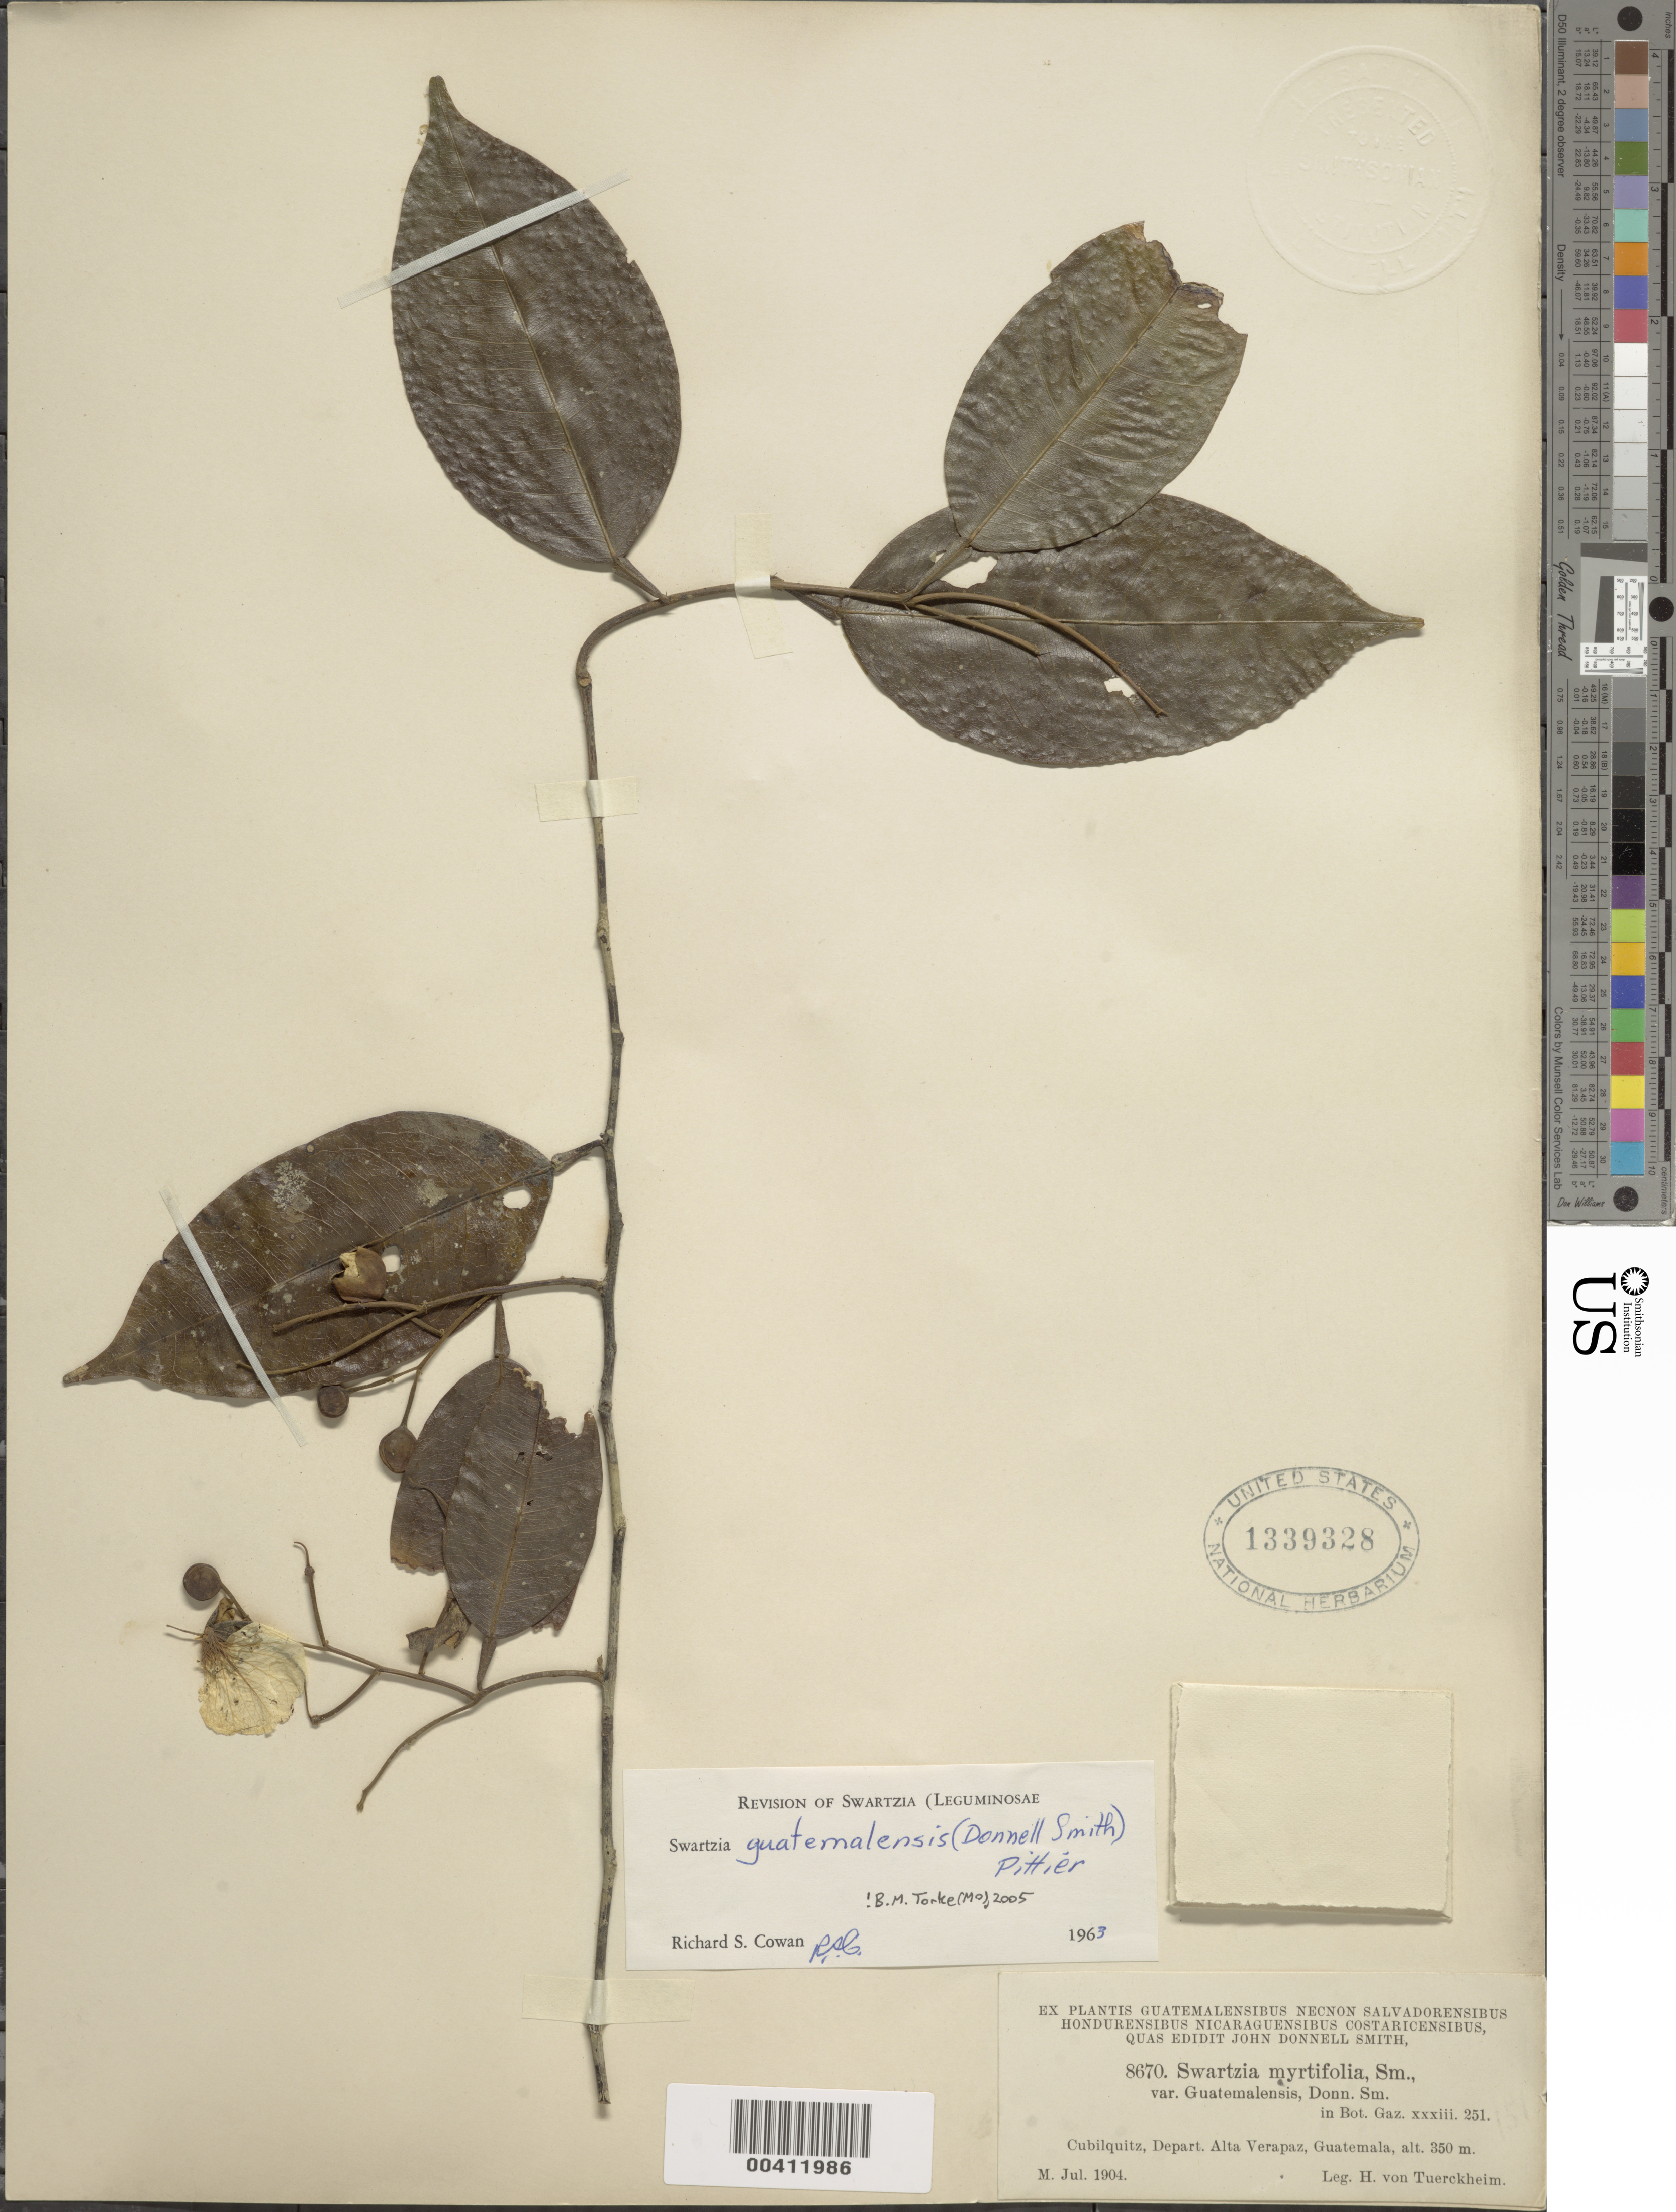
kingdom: Plantae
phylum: Tracheophyta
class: Magnoliopsida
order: Fabales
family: Fabaceae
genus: Swartzia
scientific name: Swartzia guatemalensis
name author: (Donn. Sm.) Pittier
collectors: H. von Türckheim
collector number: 8670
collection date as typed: Jul 1904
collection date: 1904-07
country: Guatemala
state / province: Alta Verapaz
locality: Cubilquitz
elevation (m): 350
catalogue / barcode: US 1339328